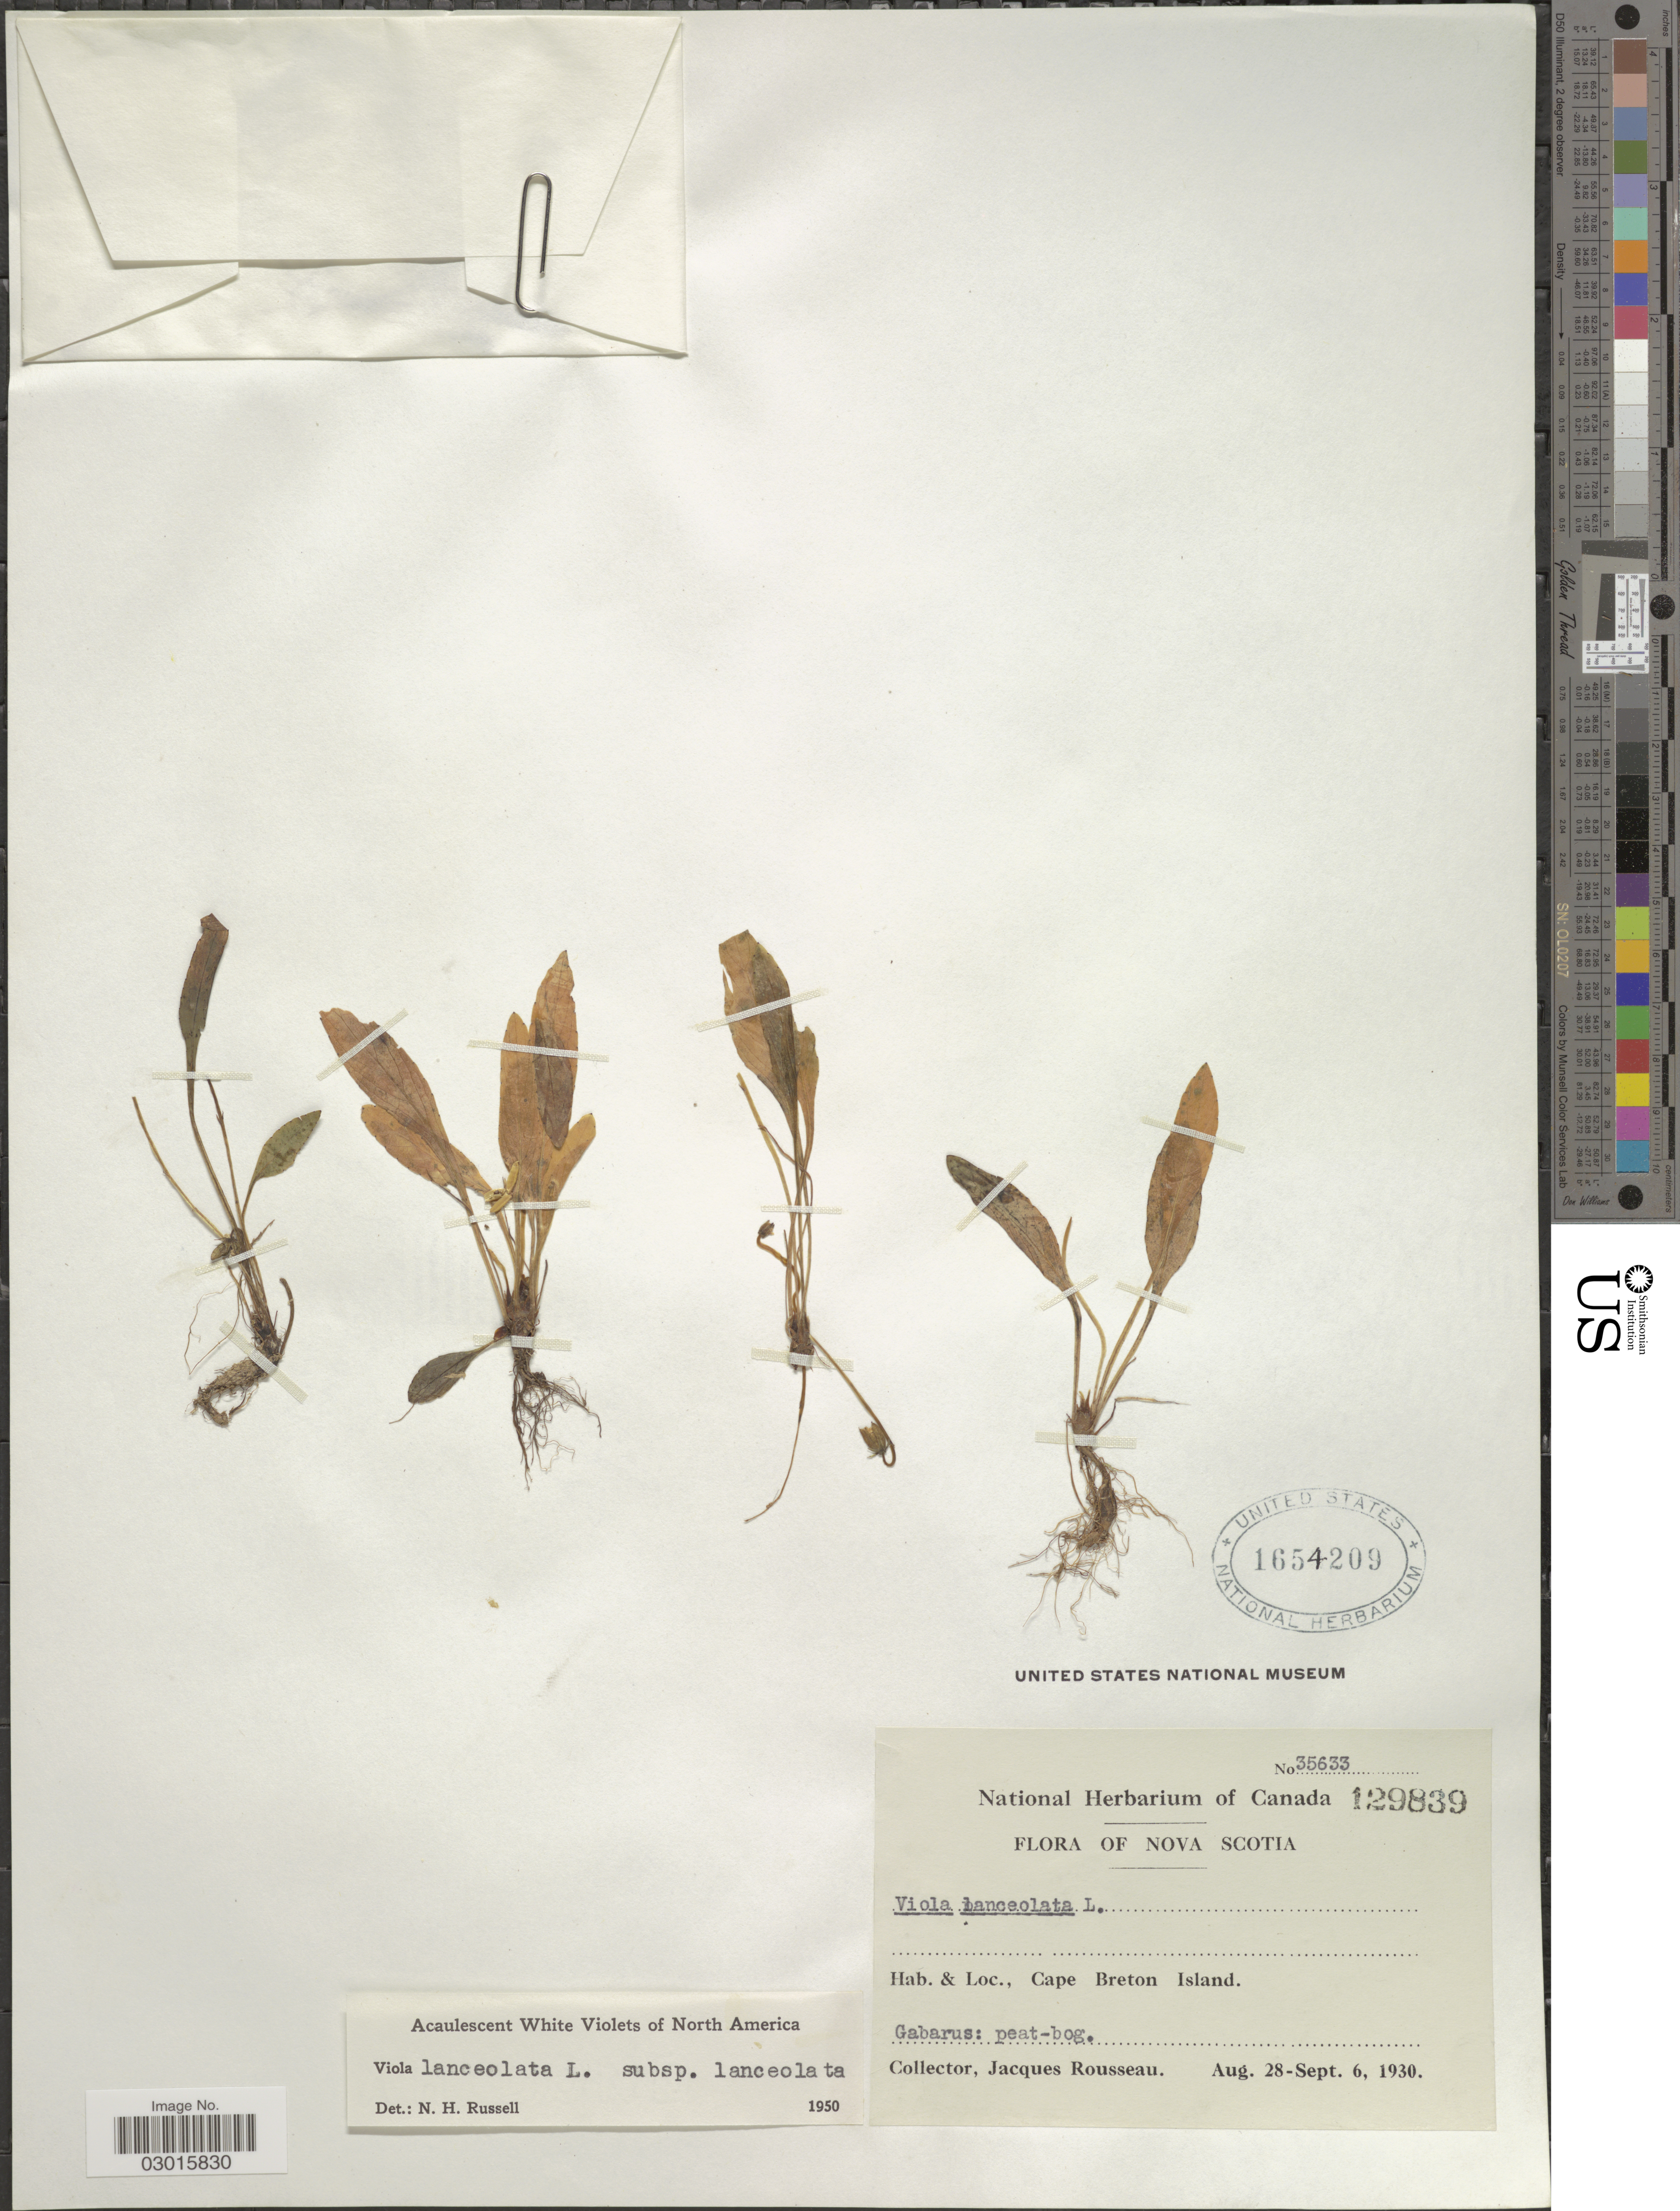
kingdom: Plantae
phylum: Tracheophyta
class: Magnoliopsida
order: Malpighiales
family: Violaceae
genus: Viola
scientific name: Viola lanceolata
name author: L.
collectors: J. Rousseau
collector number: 35633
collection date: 1930-08-28/1930-09-06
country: Canada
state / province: Nova Scotia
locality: Cape Breton Island.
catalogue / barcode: US 1654209